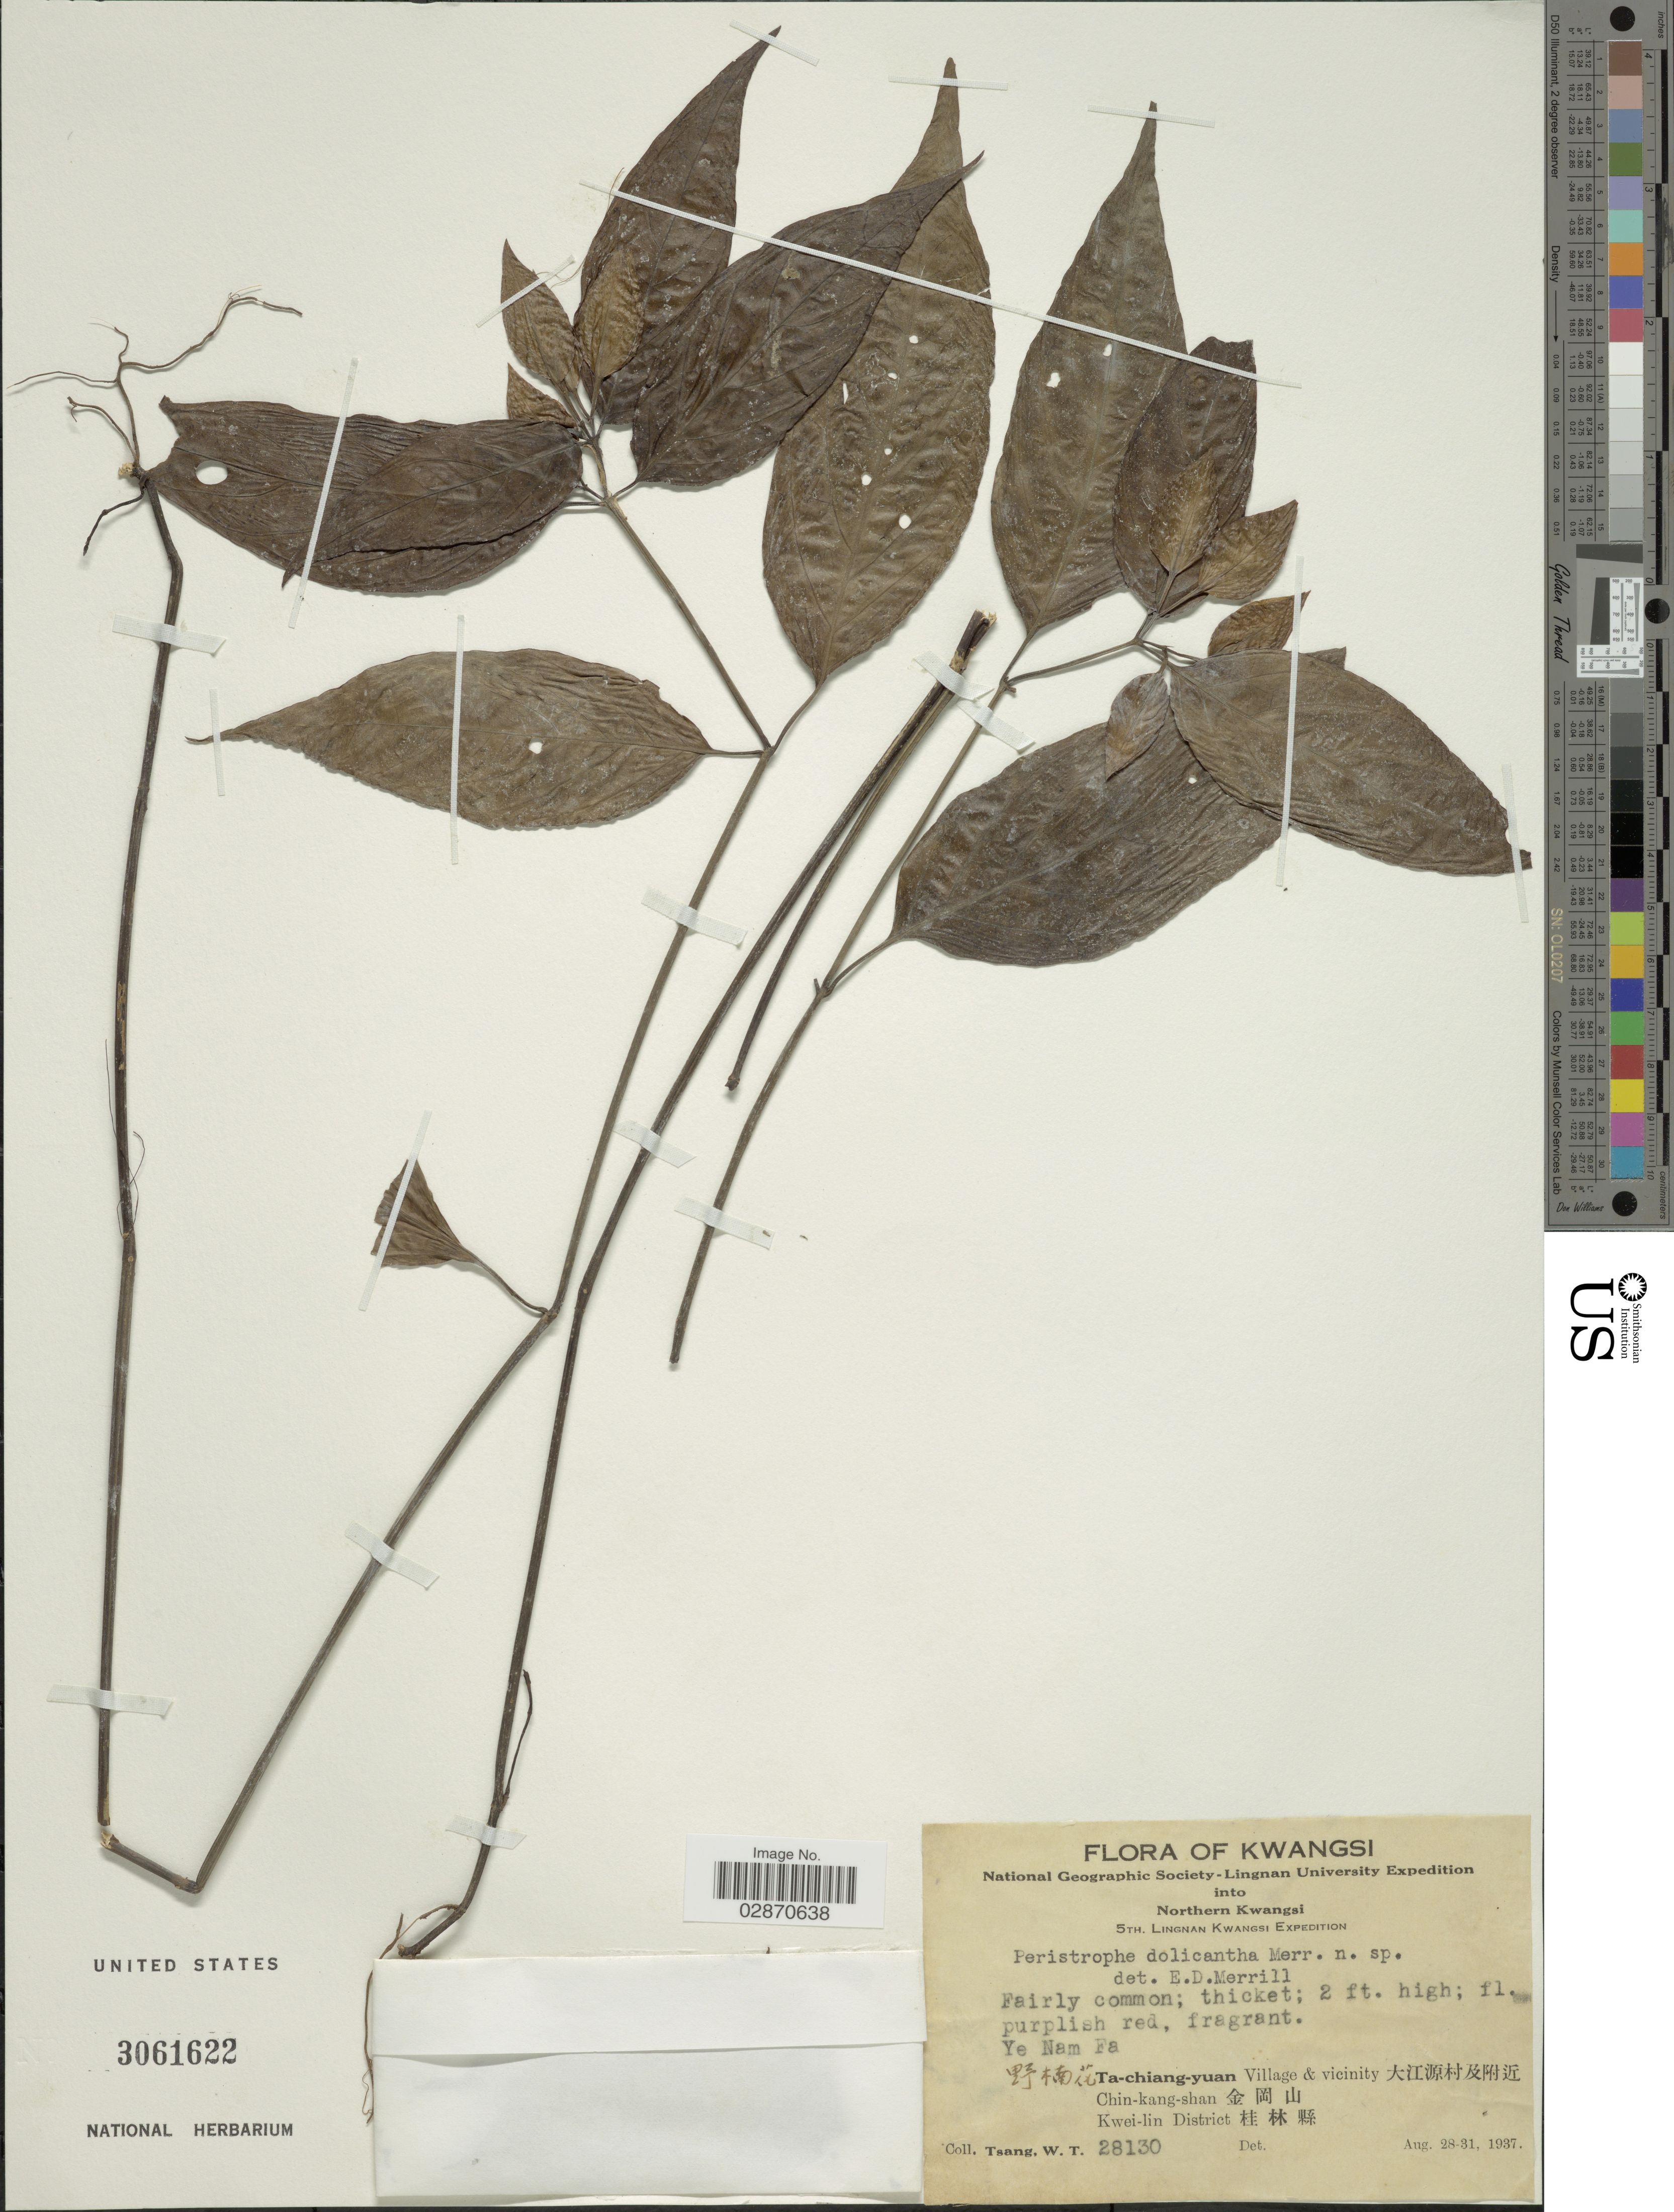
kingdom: Plantae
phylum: Tracheophyta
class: Magnoliopsida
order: Lamiales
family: Acanthaceae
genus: Peristrophe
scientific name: Peristrophe dolicantha Merr. sp. nov. ined.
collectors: W. T. Tsang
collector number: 28130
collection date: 1937-08-28/1937-08-31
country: China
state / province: Guangxi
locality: Kwangsi. Northern Kwangsi. Ye Nam Fa. Ta-chiang-yuan Village & vicinity Chin-kang-shan. Kwei-lin District.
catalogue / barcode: US 3061622